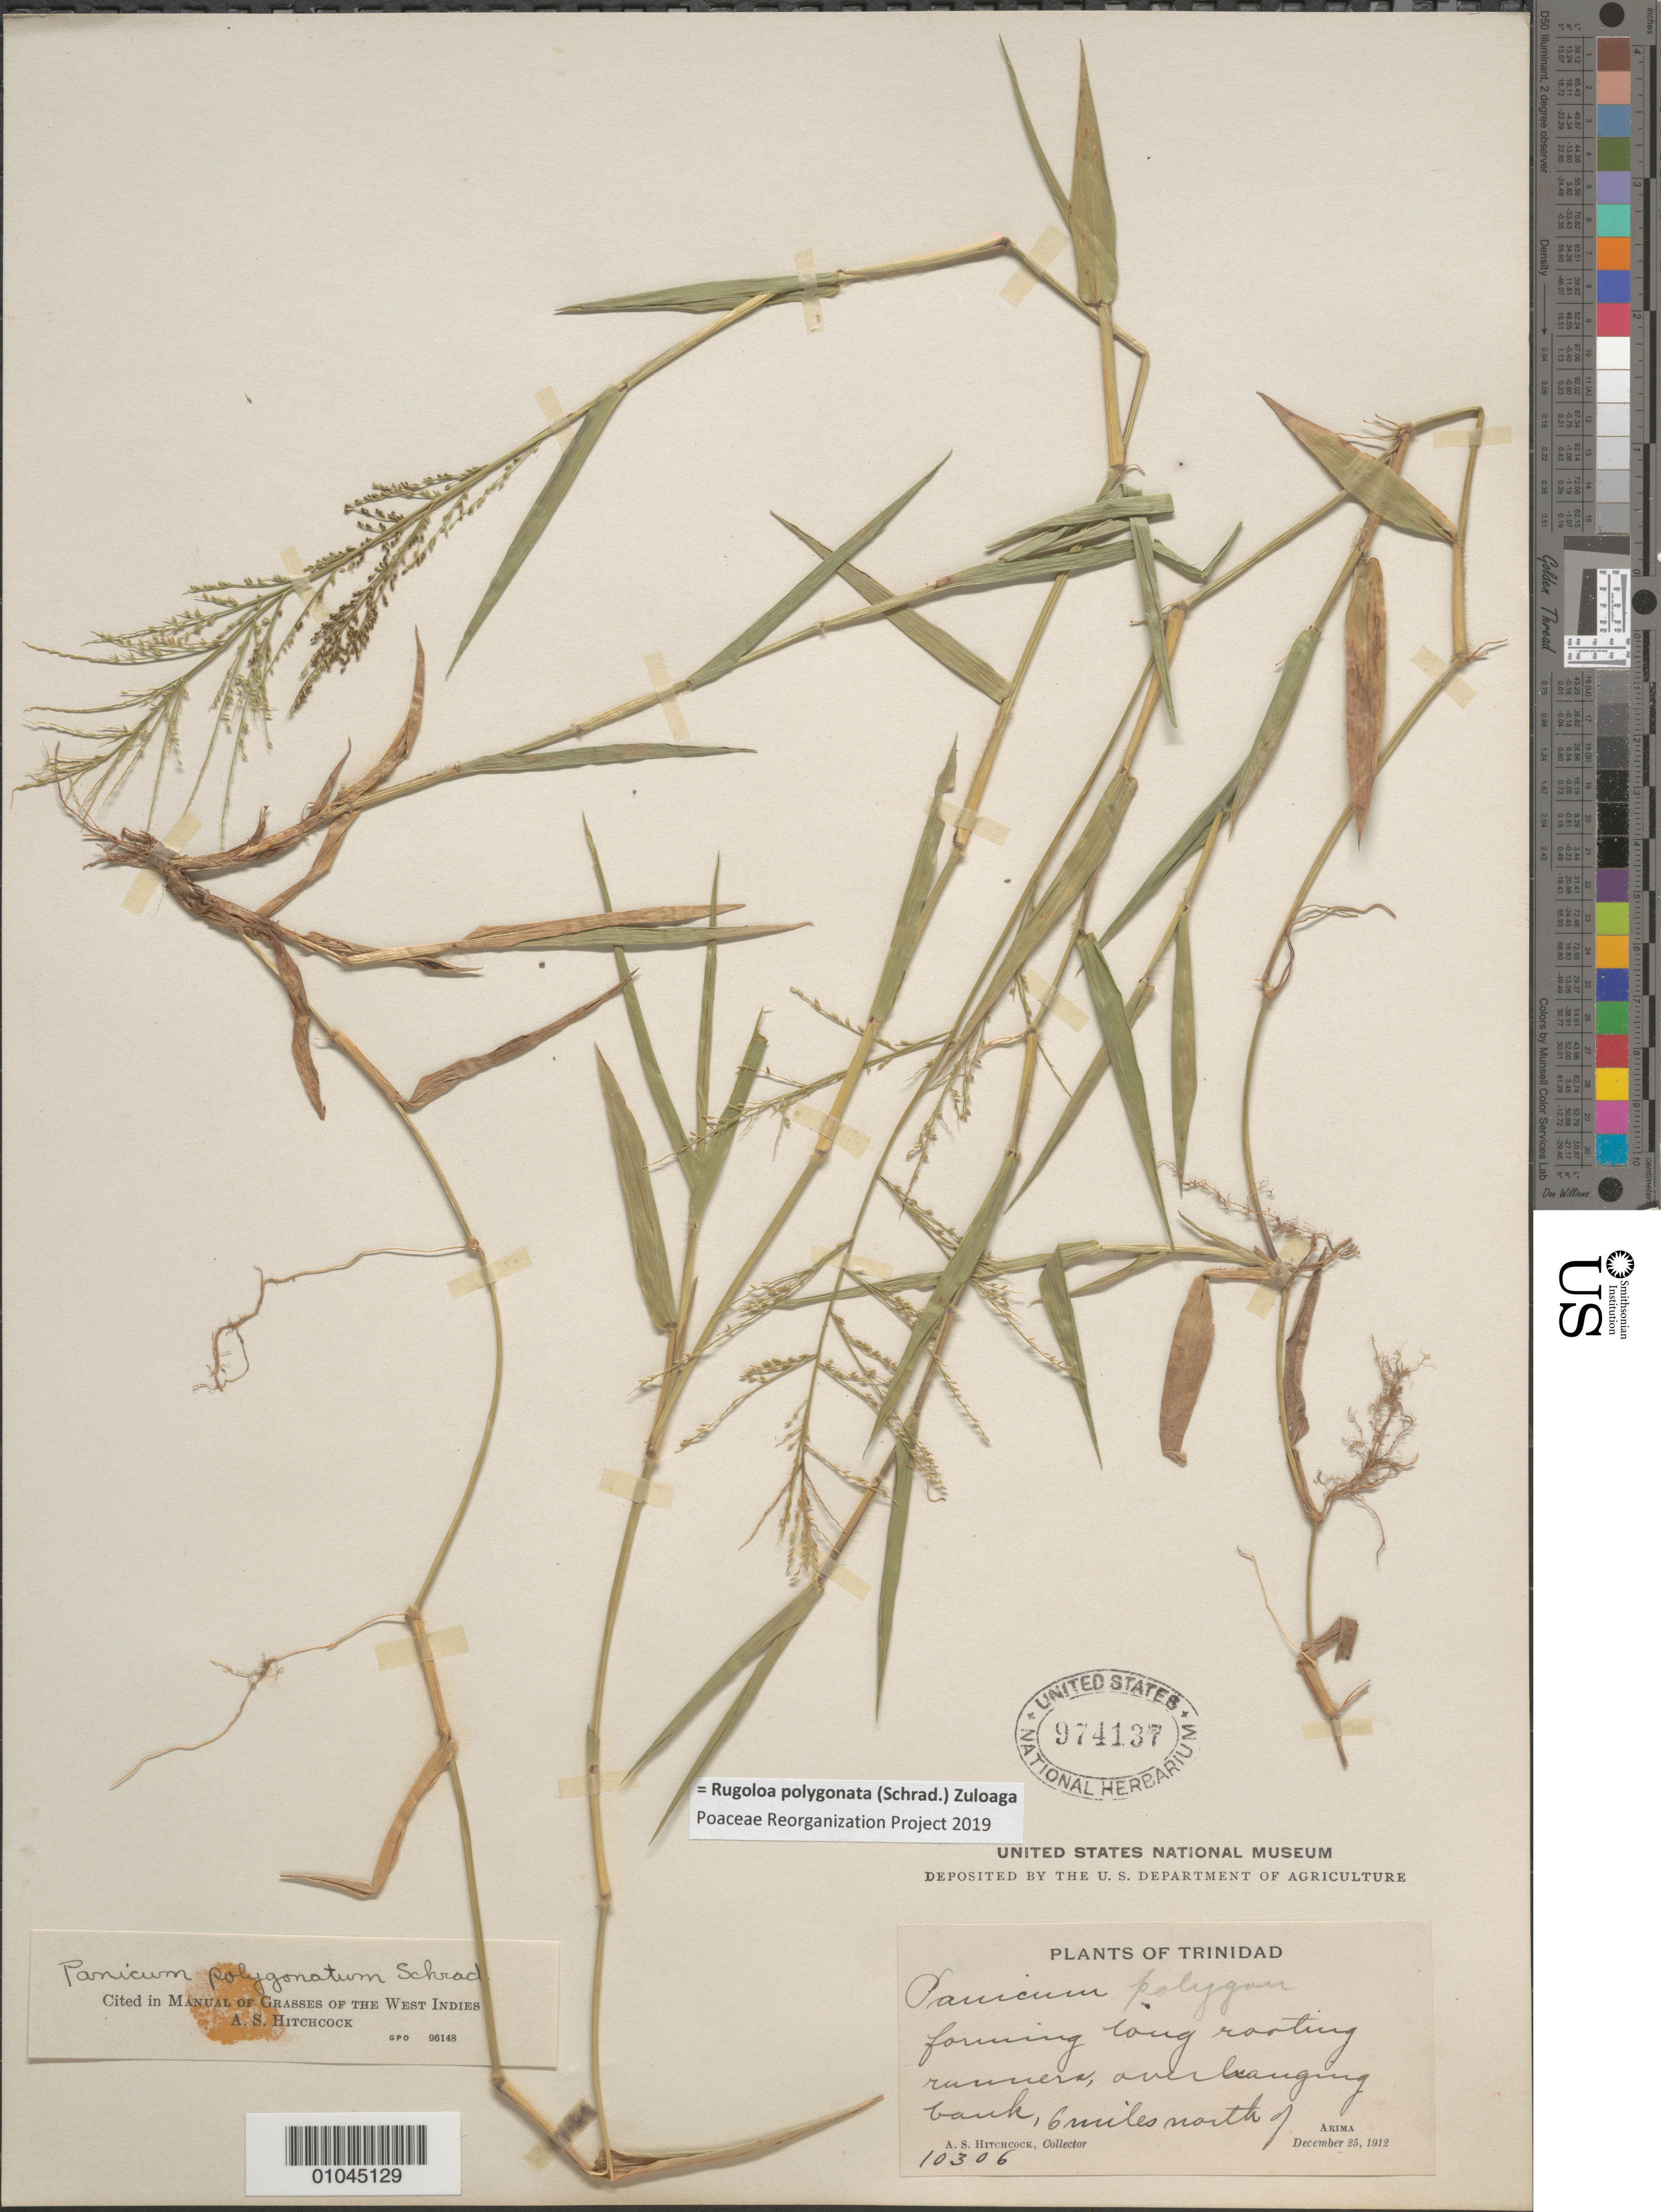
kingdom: Plantae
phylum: Tracheophyta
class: Liliopsida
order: Poales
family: Poaceae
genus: Panicum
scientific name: Panicum polygonatum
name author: Schrad.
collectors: A. S. Hitchcock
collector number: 10306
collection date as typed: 25 Dec 1912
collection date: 1912-12-25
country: Trinidad and Tobago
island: Trinidad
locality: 6 miles N of Arima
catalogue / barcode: US 974137